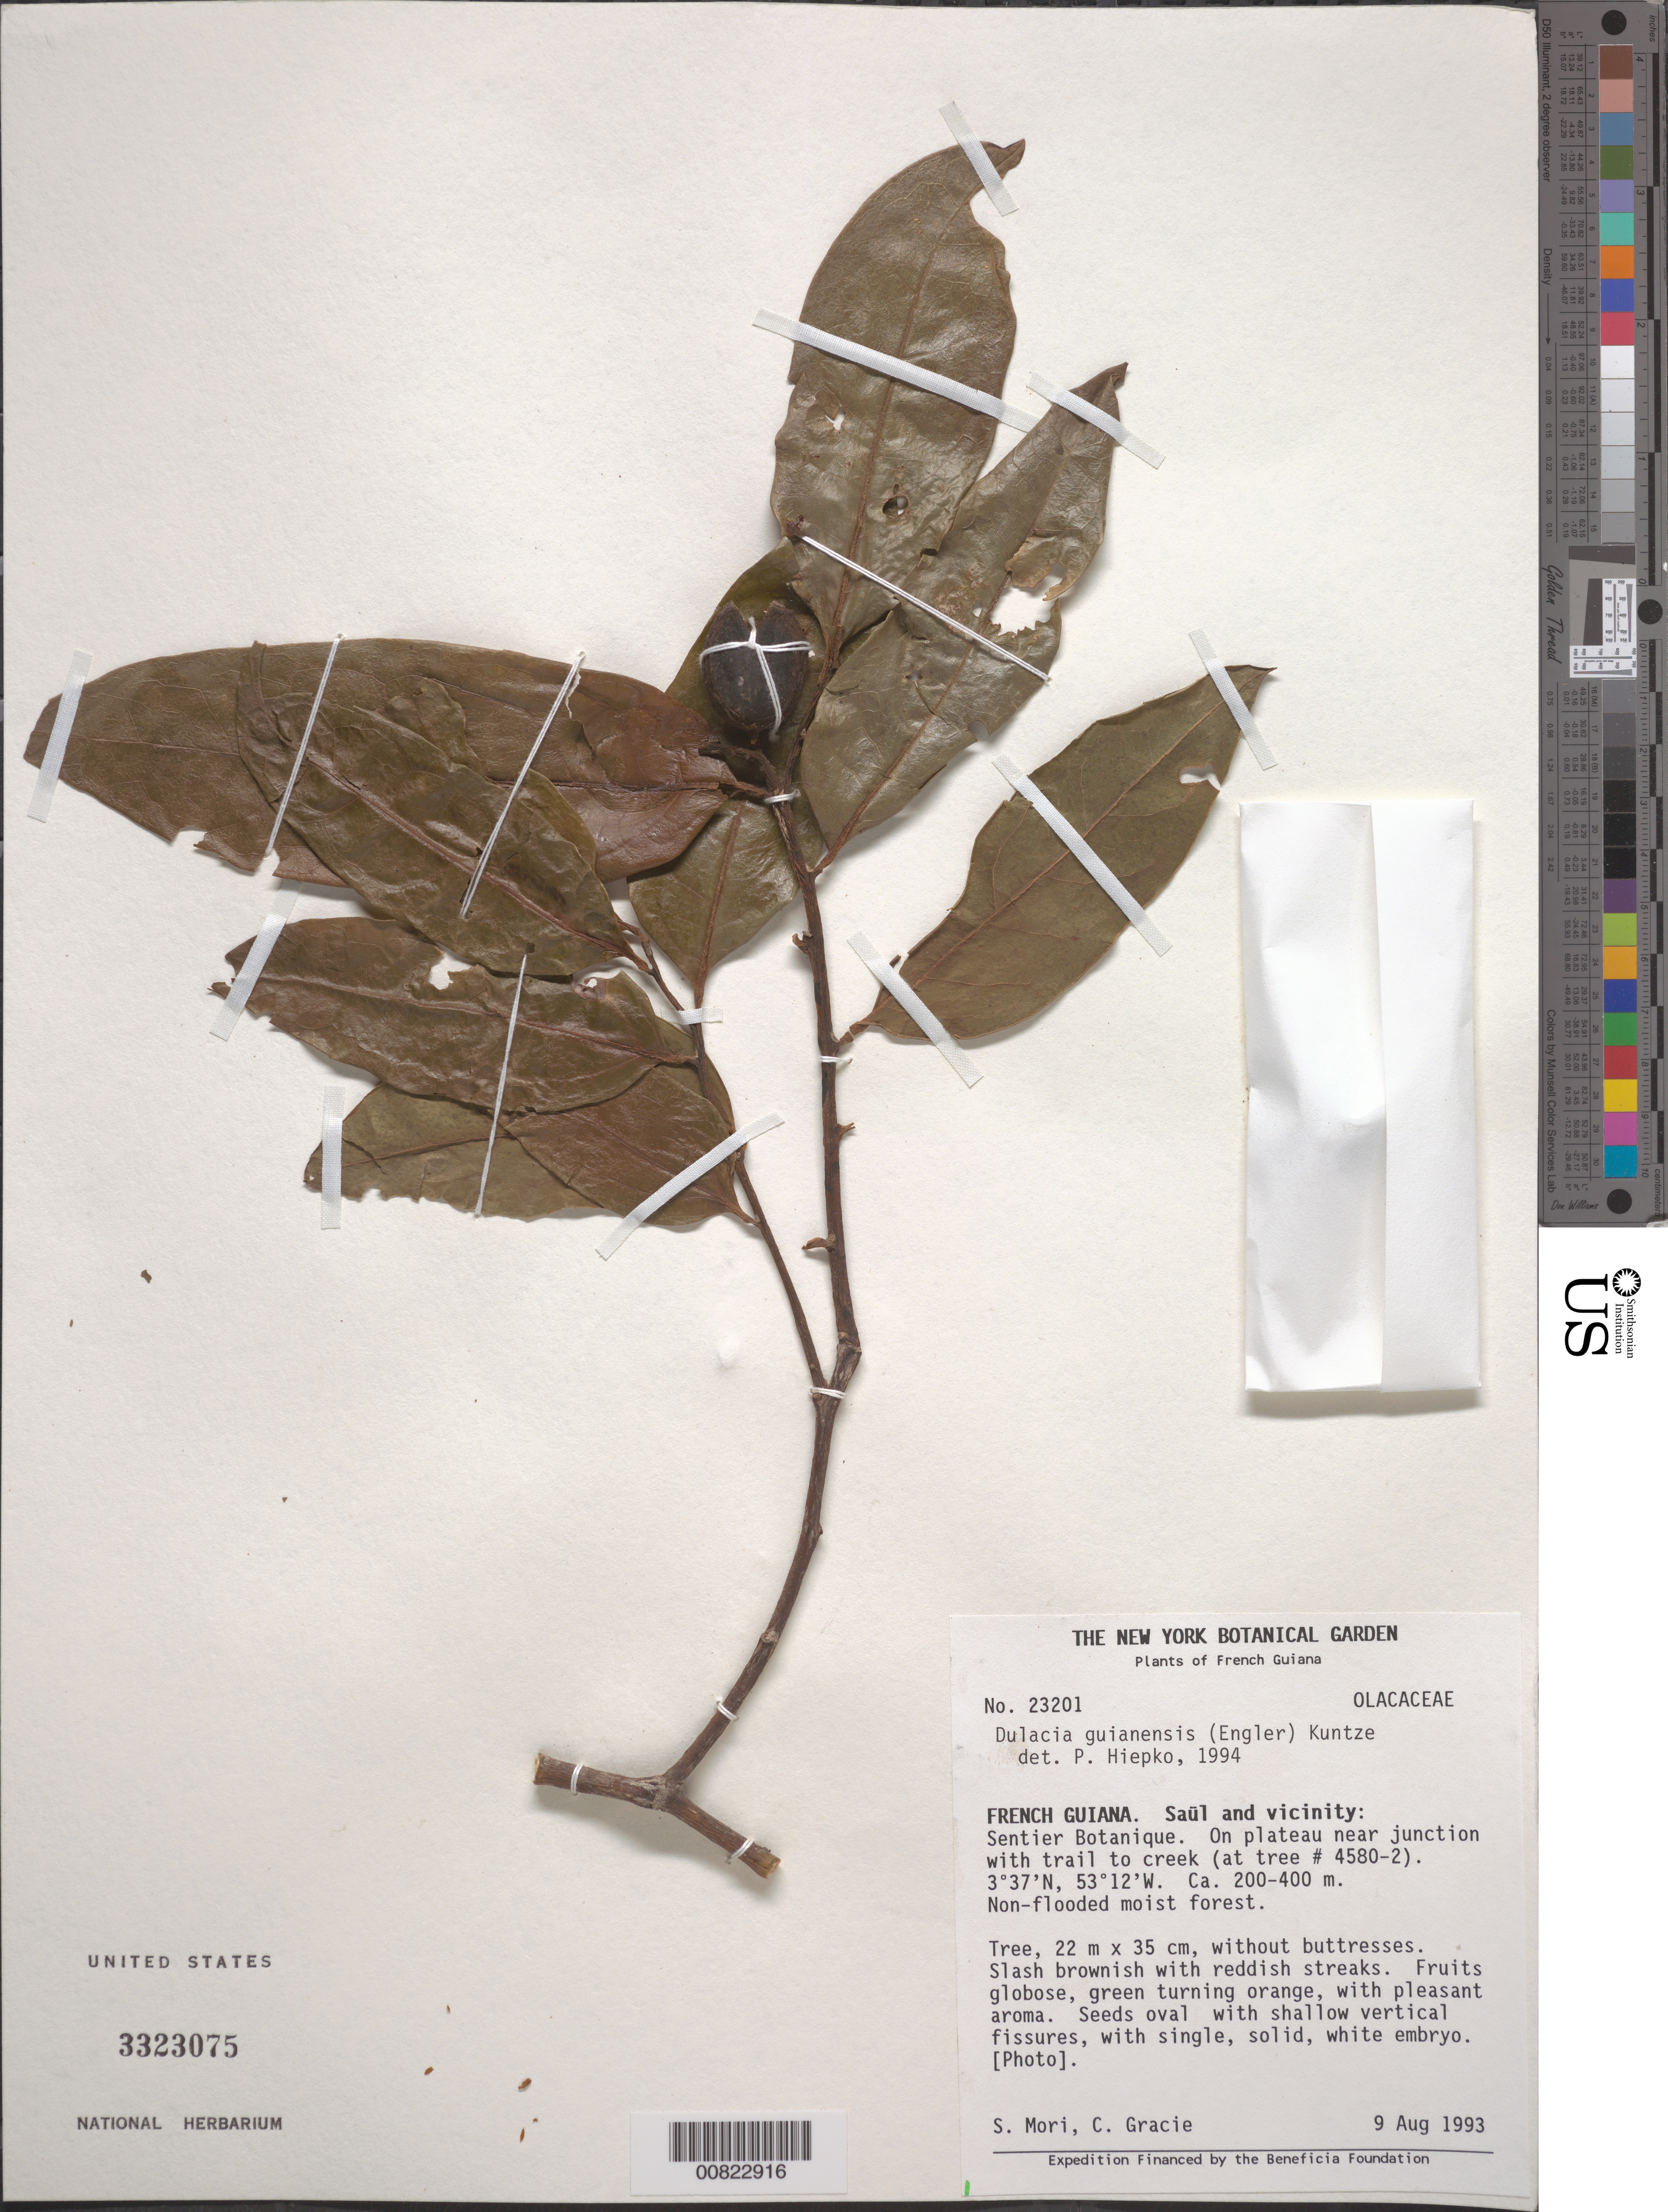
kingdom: Plantae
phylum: Tracheophyta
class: Magnoliopsida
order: Santalales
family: Olacaceae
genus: Dulacia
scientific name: Dulacia guianensis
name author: (Engl.) Kuntze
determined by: Hiepko, P. H.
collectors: S. Mori, C. A. Gracie, H. van der Werff, A. Litt & S. George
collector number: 23201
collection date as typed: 9-Aug-93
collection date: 1993-08-09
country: French Guiana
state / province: Saint-Laurent-du-Maroni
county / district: Saül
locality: Saül and vic., Sentier Botanique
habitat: Non-flooded moist forest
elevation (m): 200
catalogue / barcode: US 3323075